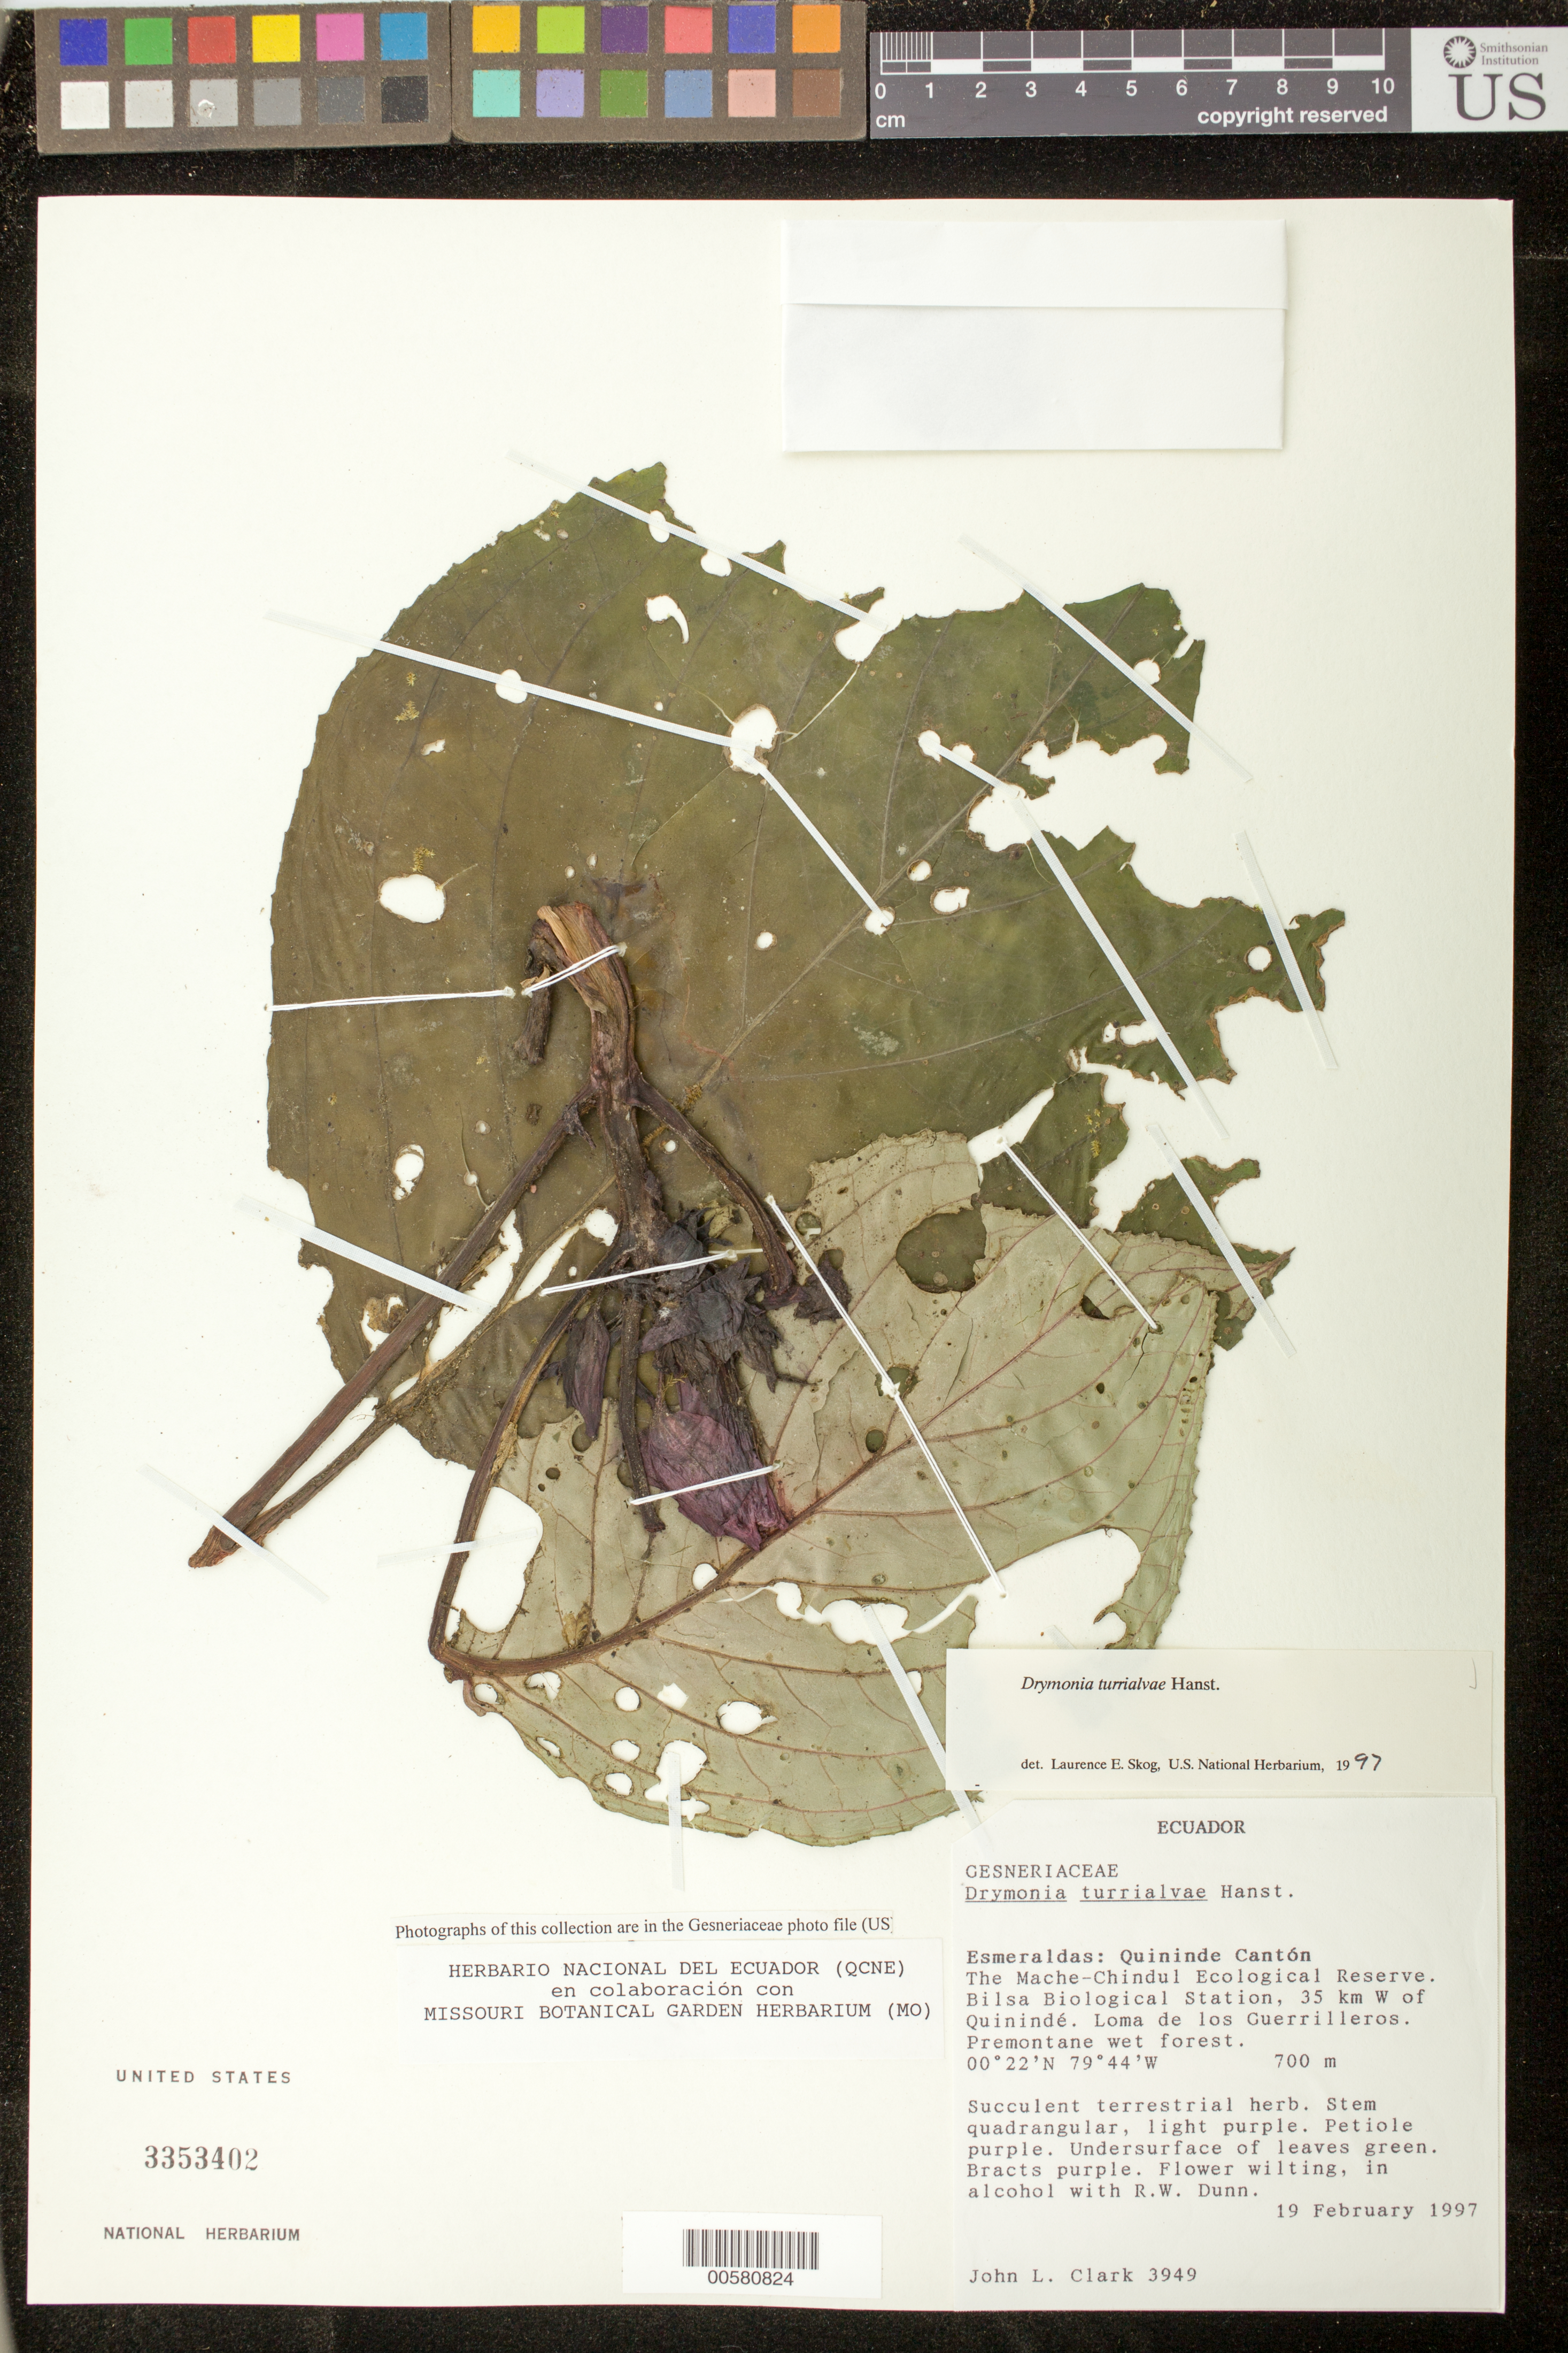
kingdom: Plantae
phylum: Tracheophyta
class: Magnoliopsida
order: Lamiales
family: Gesneriaceae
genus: Drymonia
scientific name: Drymonia turrialvae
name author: Hanst.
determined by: Skog, Laurence E.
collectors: J. L. Clark & R. Dunn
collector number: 3949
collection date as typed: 19 Feb 1997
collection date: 1997-02-19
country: Ecuador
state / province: Esmeraldas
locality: Quininde Cantón. Mache-Chindul Ecological Reserve; Bilsa Biological Station, 35 km W of Quinindé, Loma de los Guerrilleros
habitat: Premontane wet forest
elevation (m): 700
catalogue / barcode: US 3353402